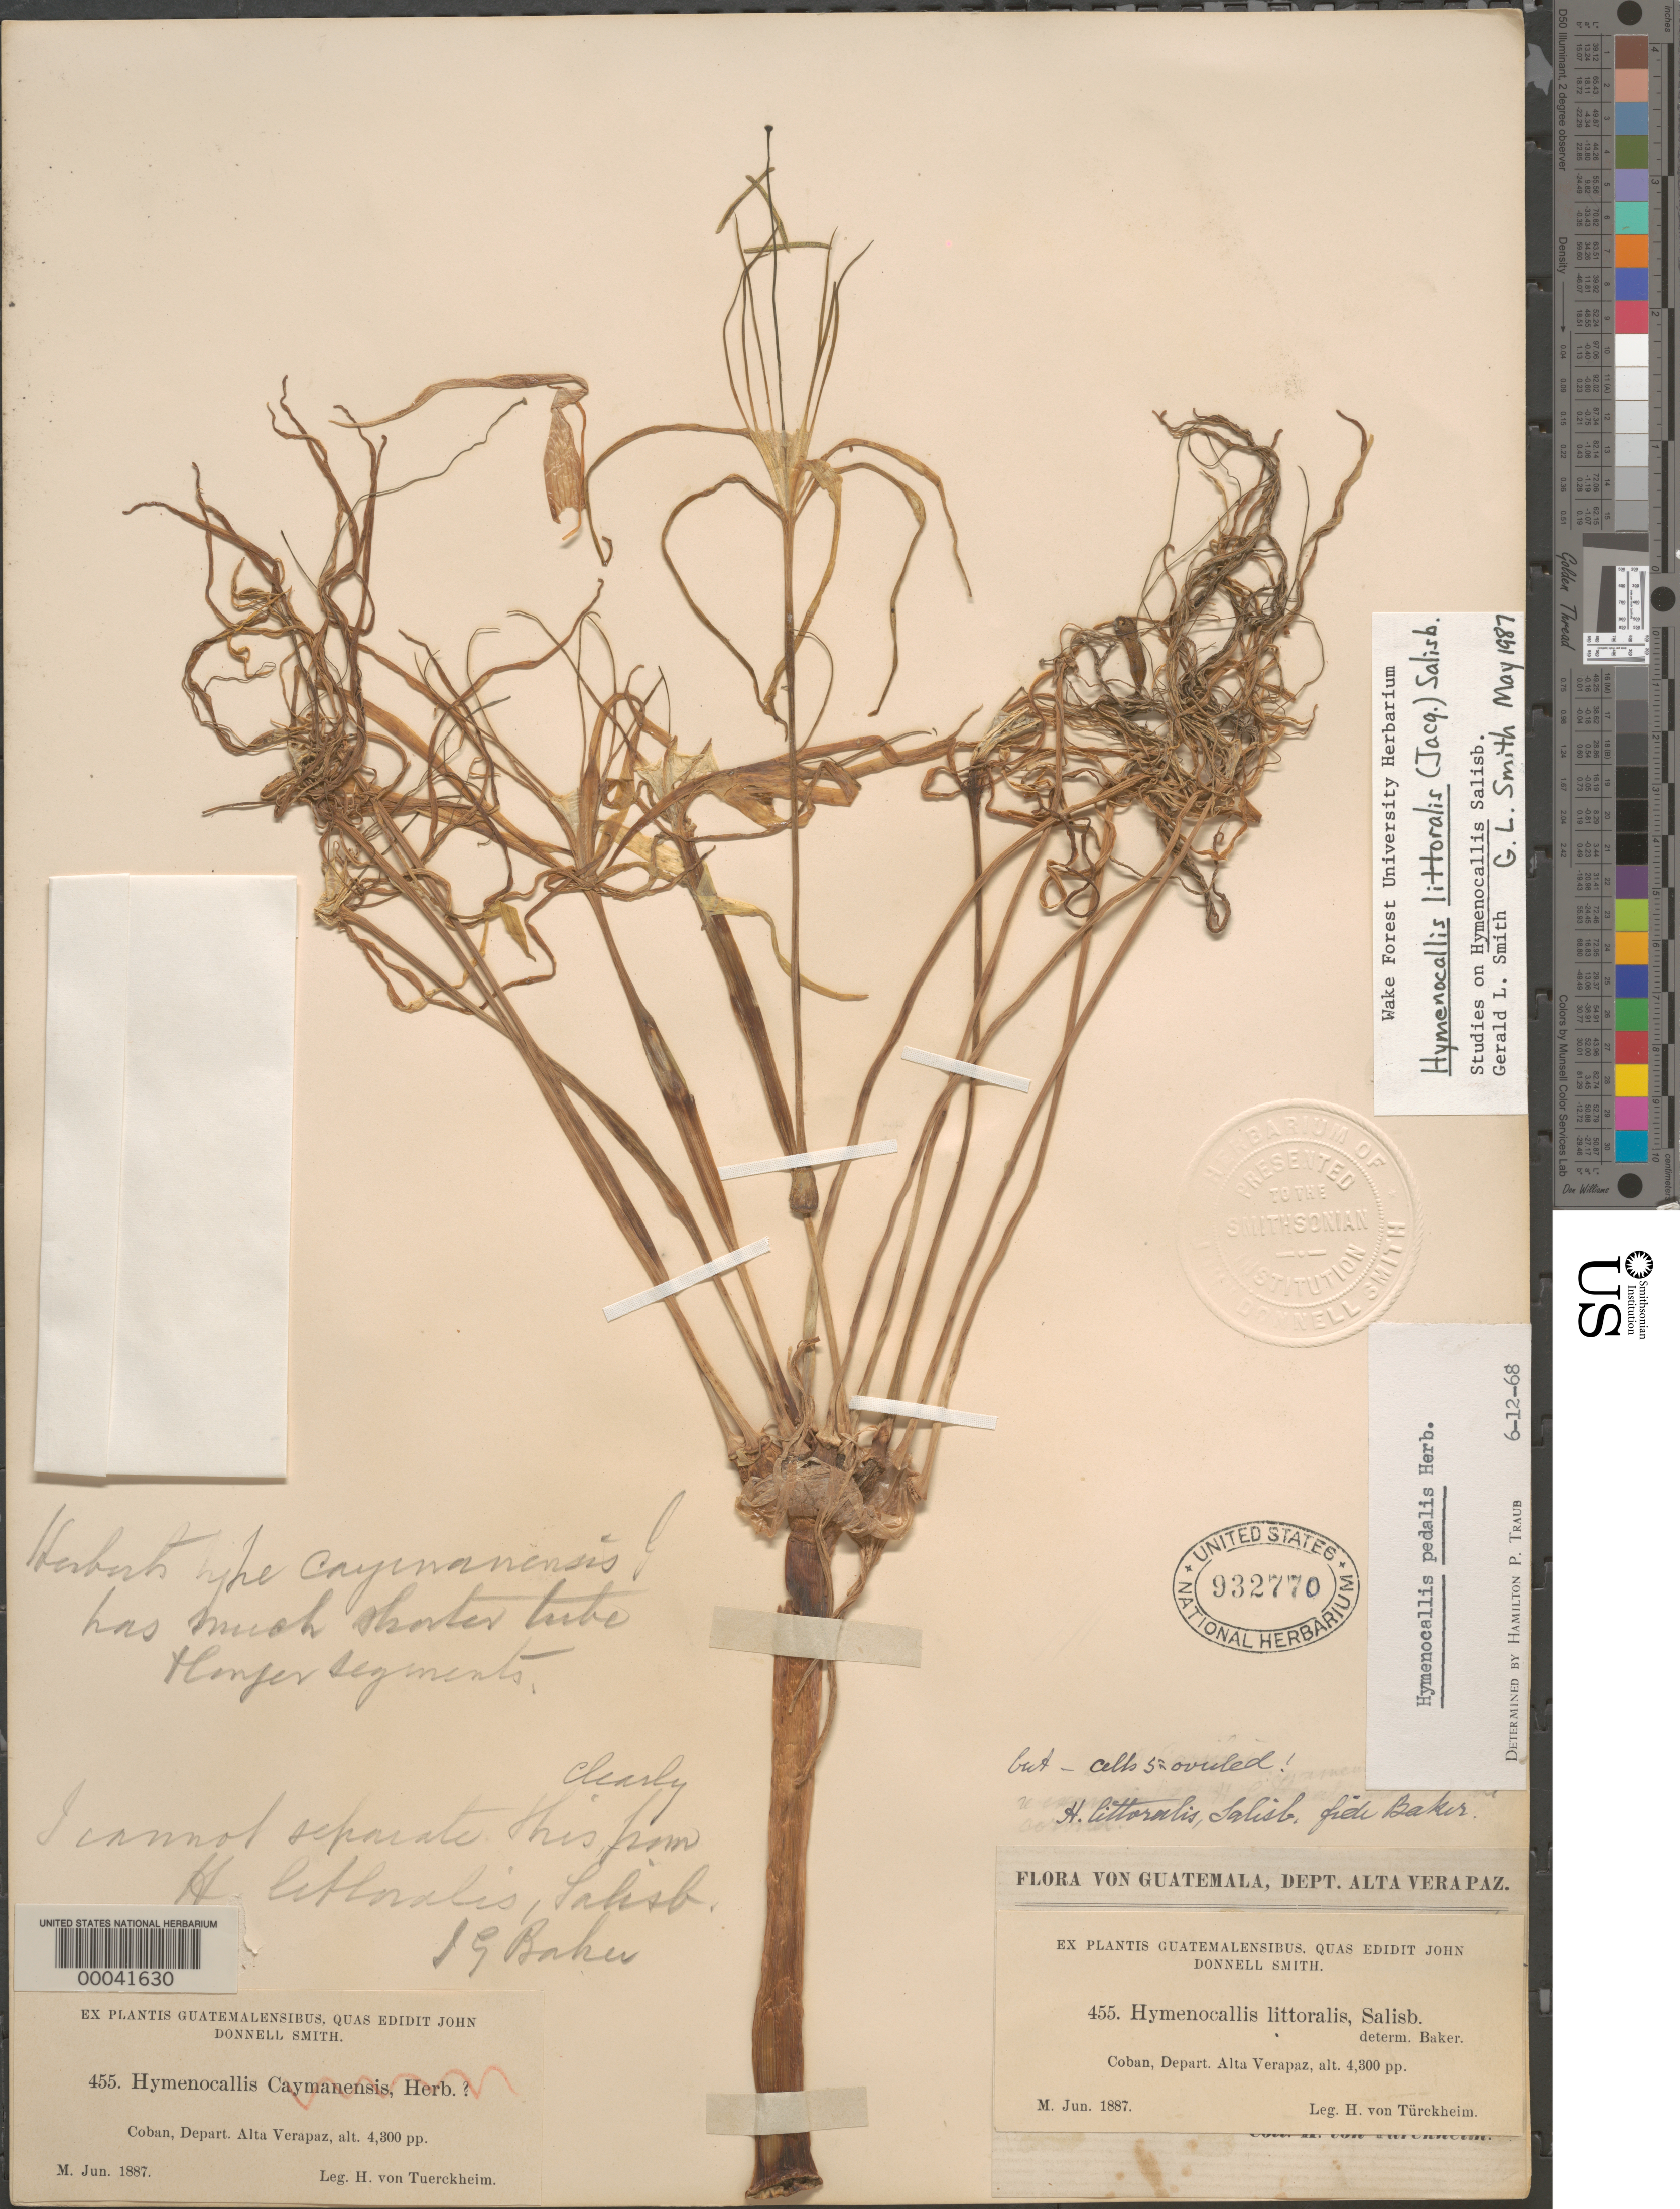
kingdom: Plantae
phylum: Tracheophyta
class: Liliopsida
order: Asparagales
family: Amaryllidaceae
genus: Hymenocallis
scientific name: Hymenocallis littoralis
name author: (Jacq.) Salisb.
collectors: H. von Türckheim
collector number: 455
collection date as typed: Jun 1887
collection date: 1887-06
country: Guatemala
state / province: Alta Verapaz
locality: Cobán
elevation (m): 1311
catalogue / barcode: US 932770